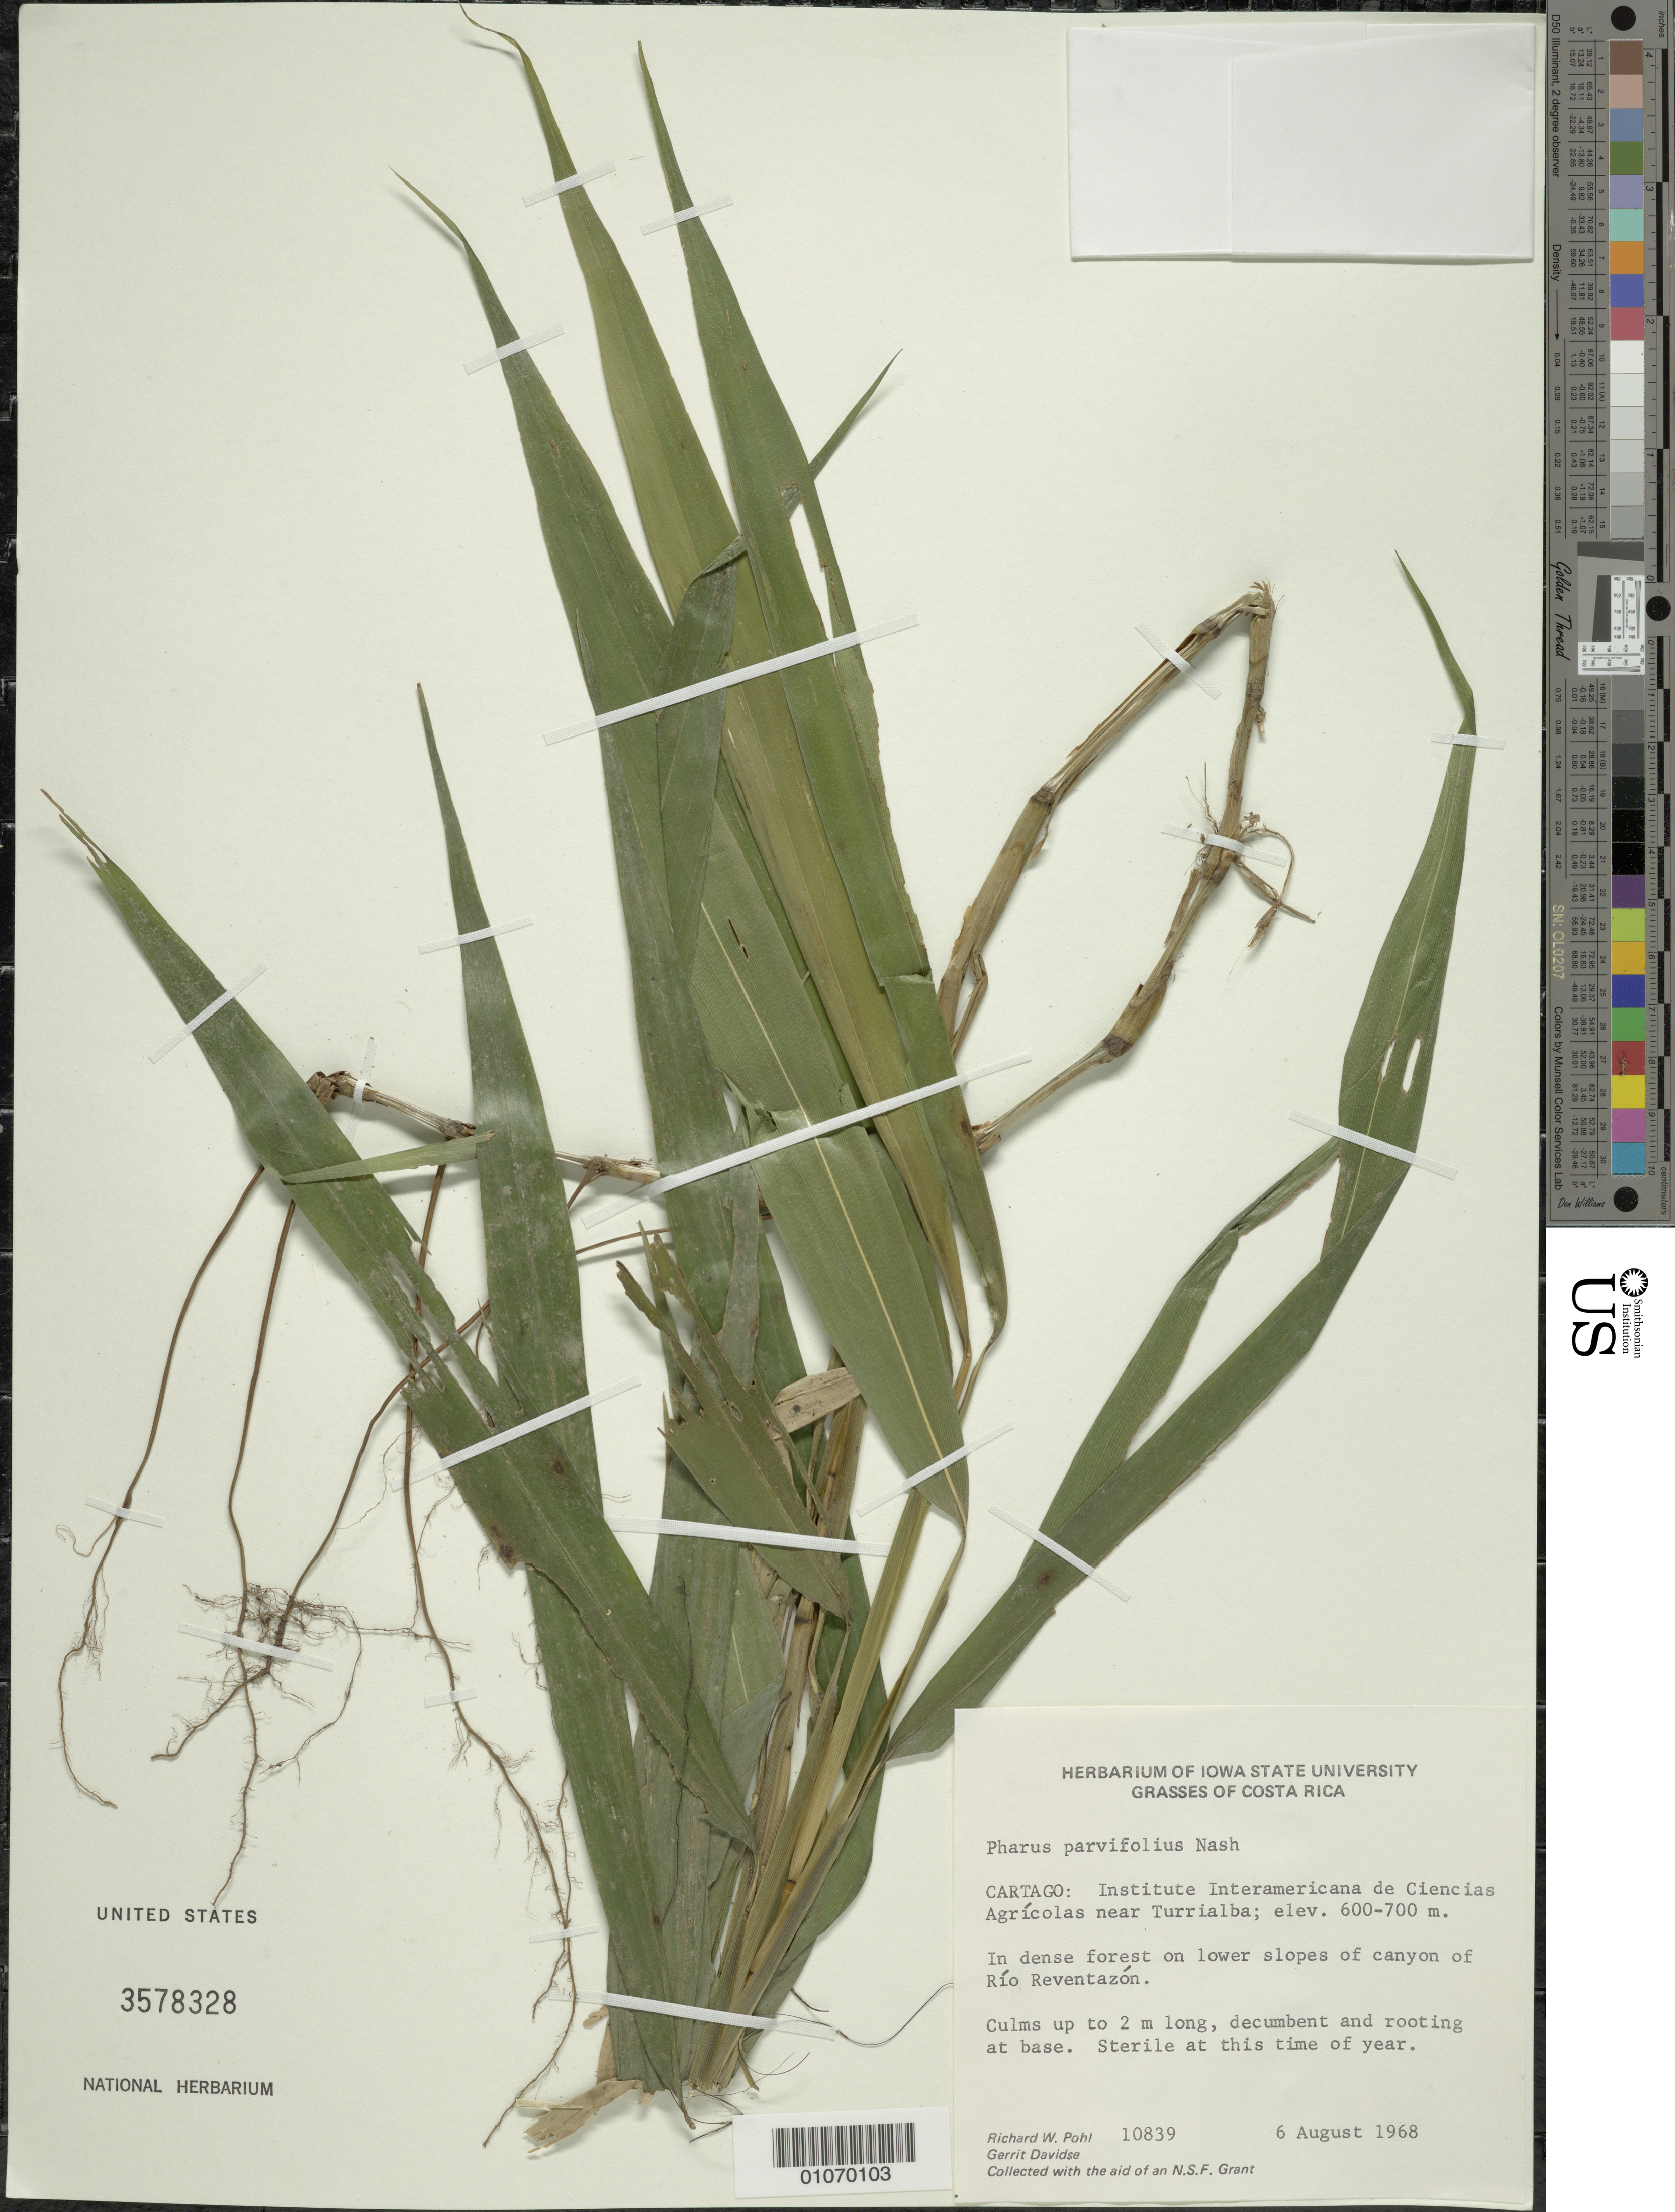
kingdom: Plantae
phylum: Tracheophyta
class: Liliopsida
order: Poales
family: Poaceae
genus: Pharus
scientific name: Pharus parvifolius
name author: Nash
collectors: R. W. Pohl & G. Davidse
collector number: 10839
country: Costa Rica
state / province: Cartago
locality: Instuitute Interamericana de Ciencieas Agricolas near Turrialba, canyon of Rio Reventazon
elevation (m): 600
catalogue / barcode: US 3578328